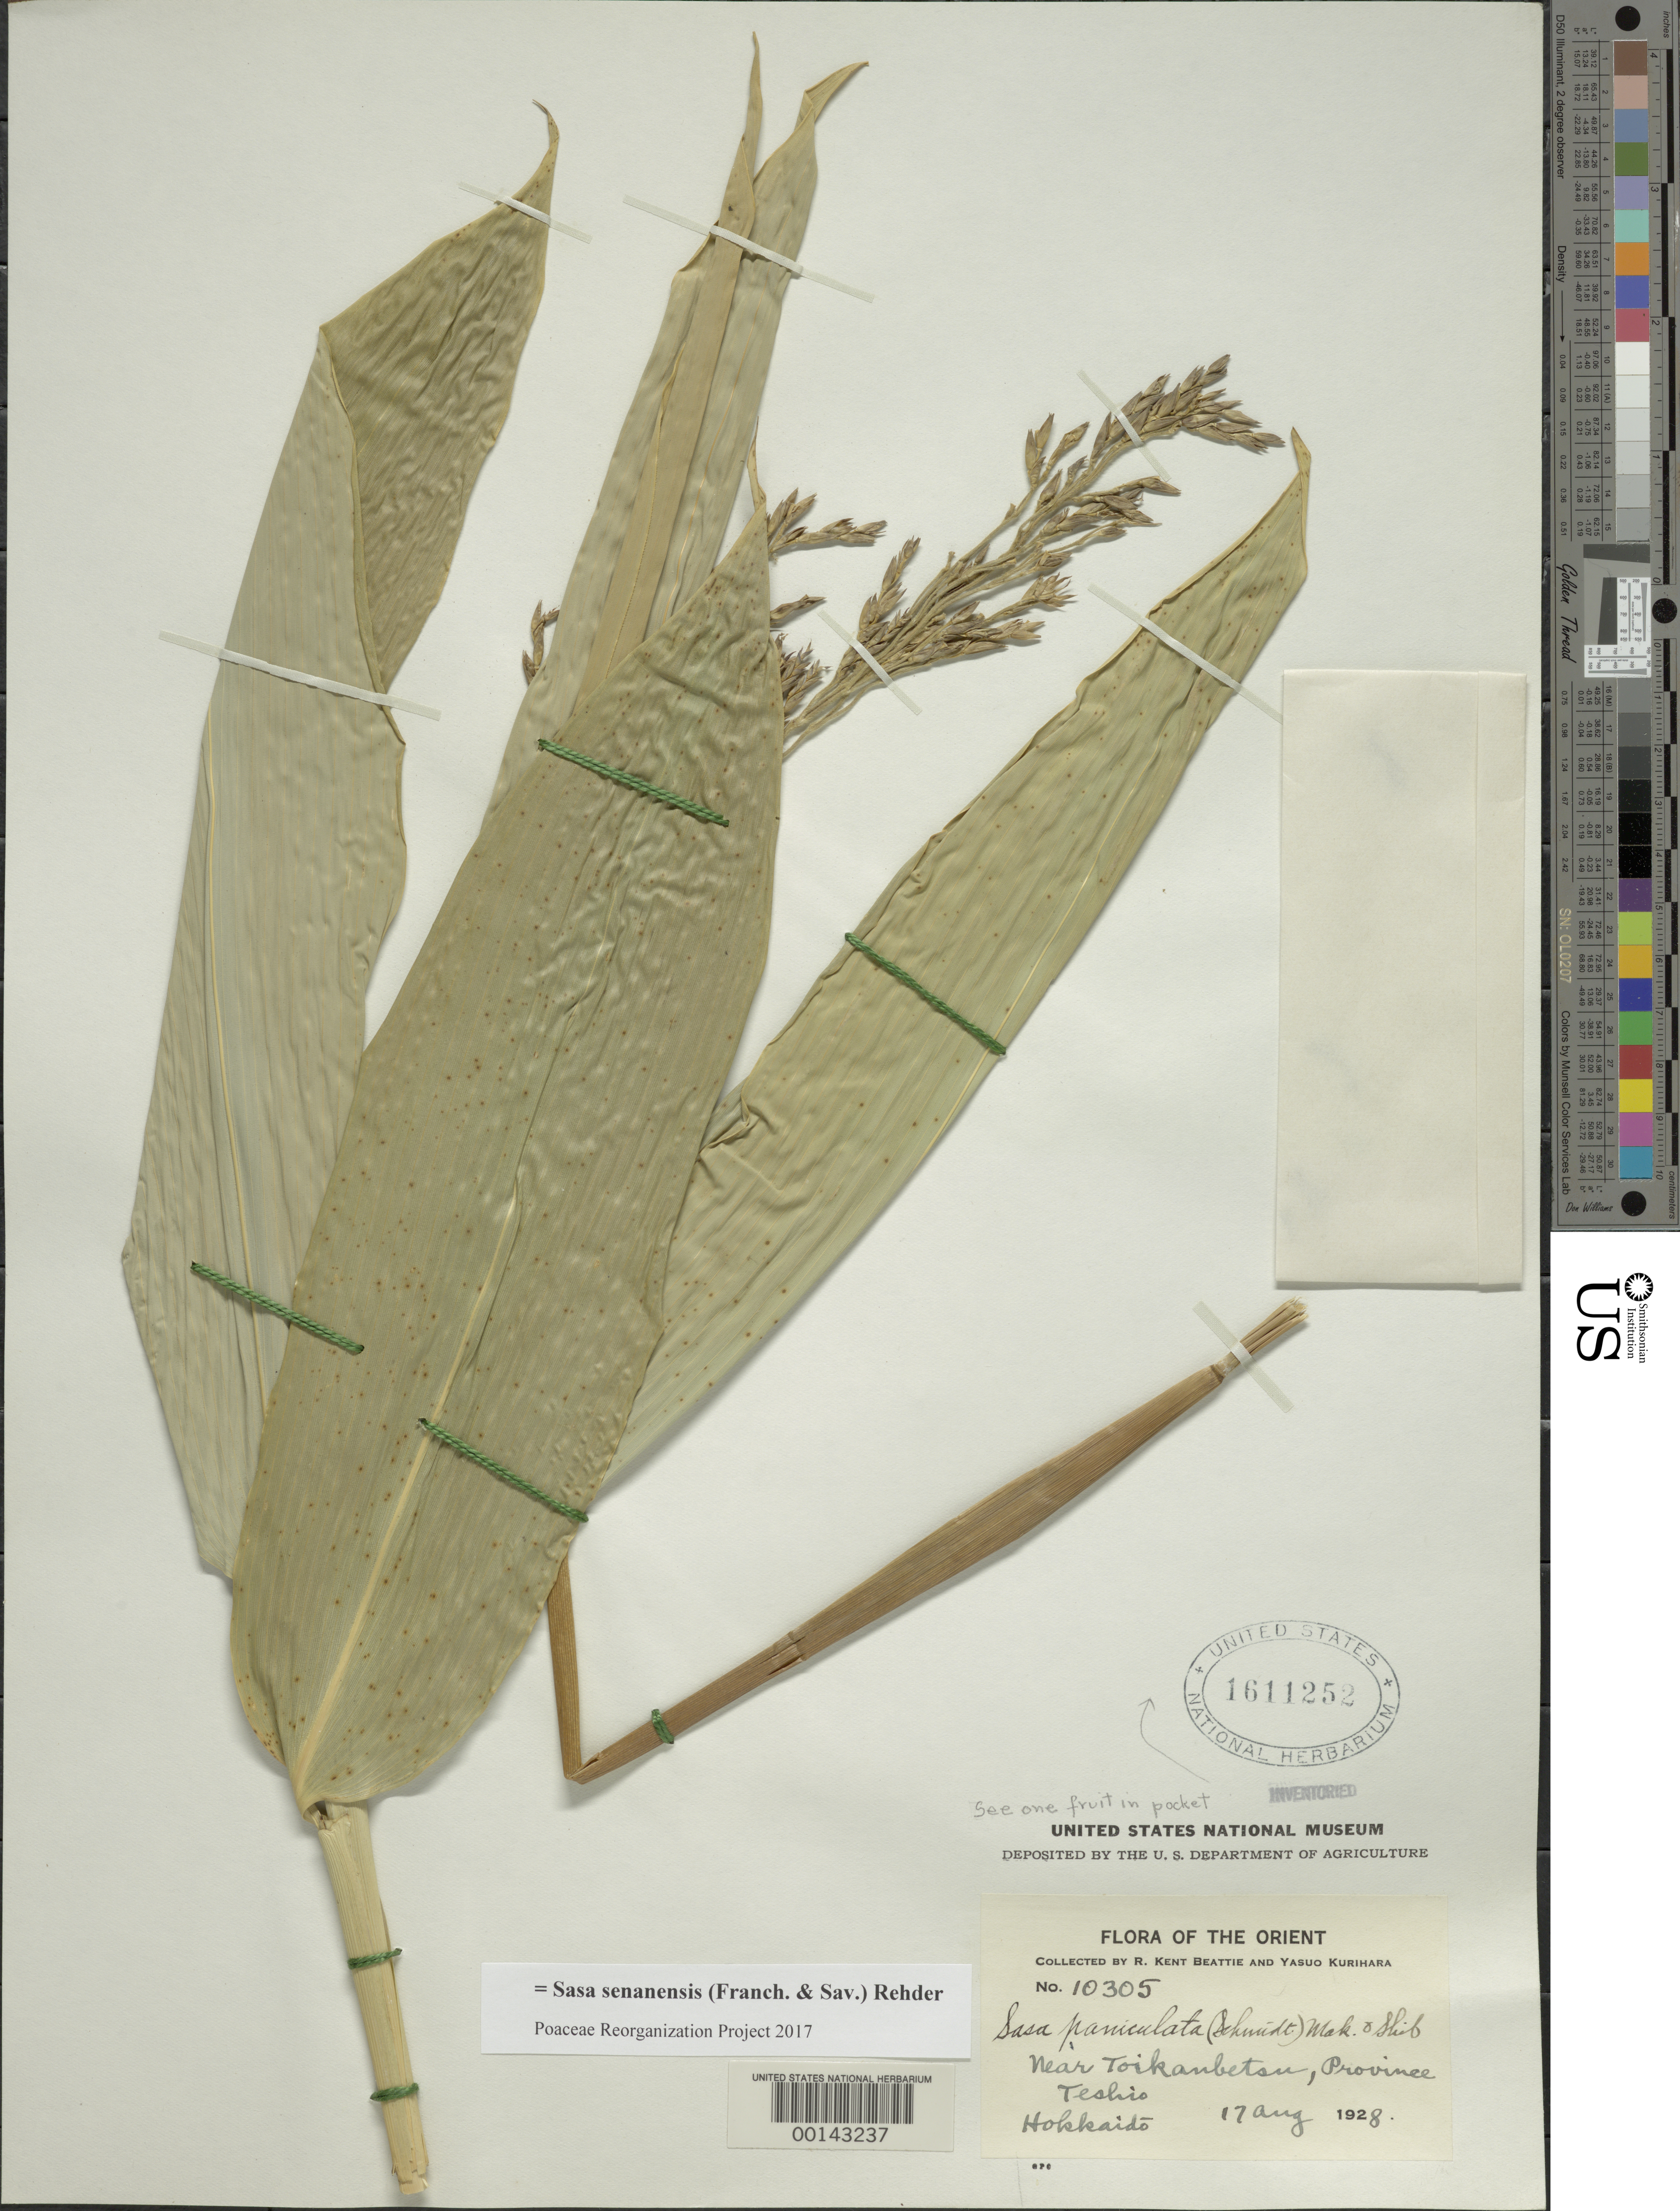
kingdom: Plantae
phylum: Tracheophyta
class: Liliopsida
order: Poales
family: Poaceae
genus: Sasa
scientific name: Sasa senanensis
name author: (Franch. & Sav.) Rehder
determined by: Poaceae Reorganization Project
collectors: R. K. Beattie & Y. Kurihara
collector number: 10305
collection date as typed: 17 Aug 1928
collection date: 1928-08-17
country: Japan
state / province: Hokkaido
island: Hokkaido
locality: Teshio, toikanbetsu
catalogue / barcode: US 1611252